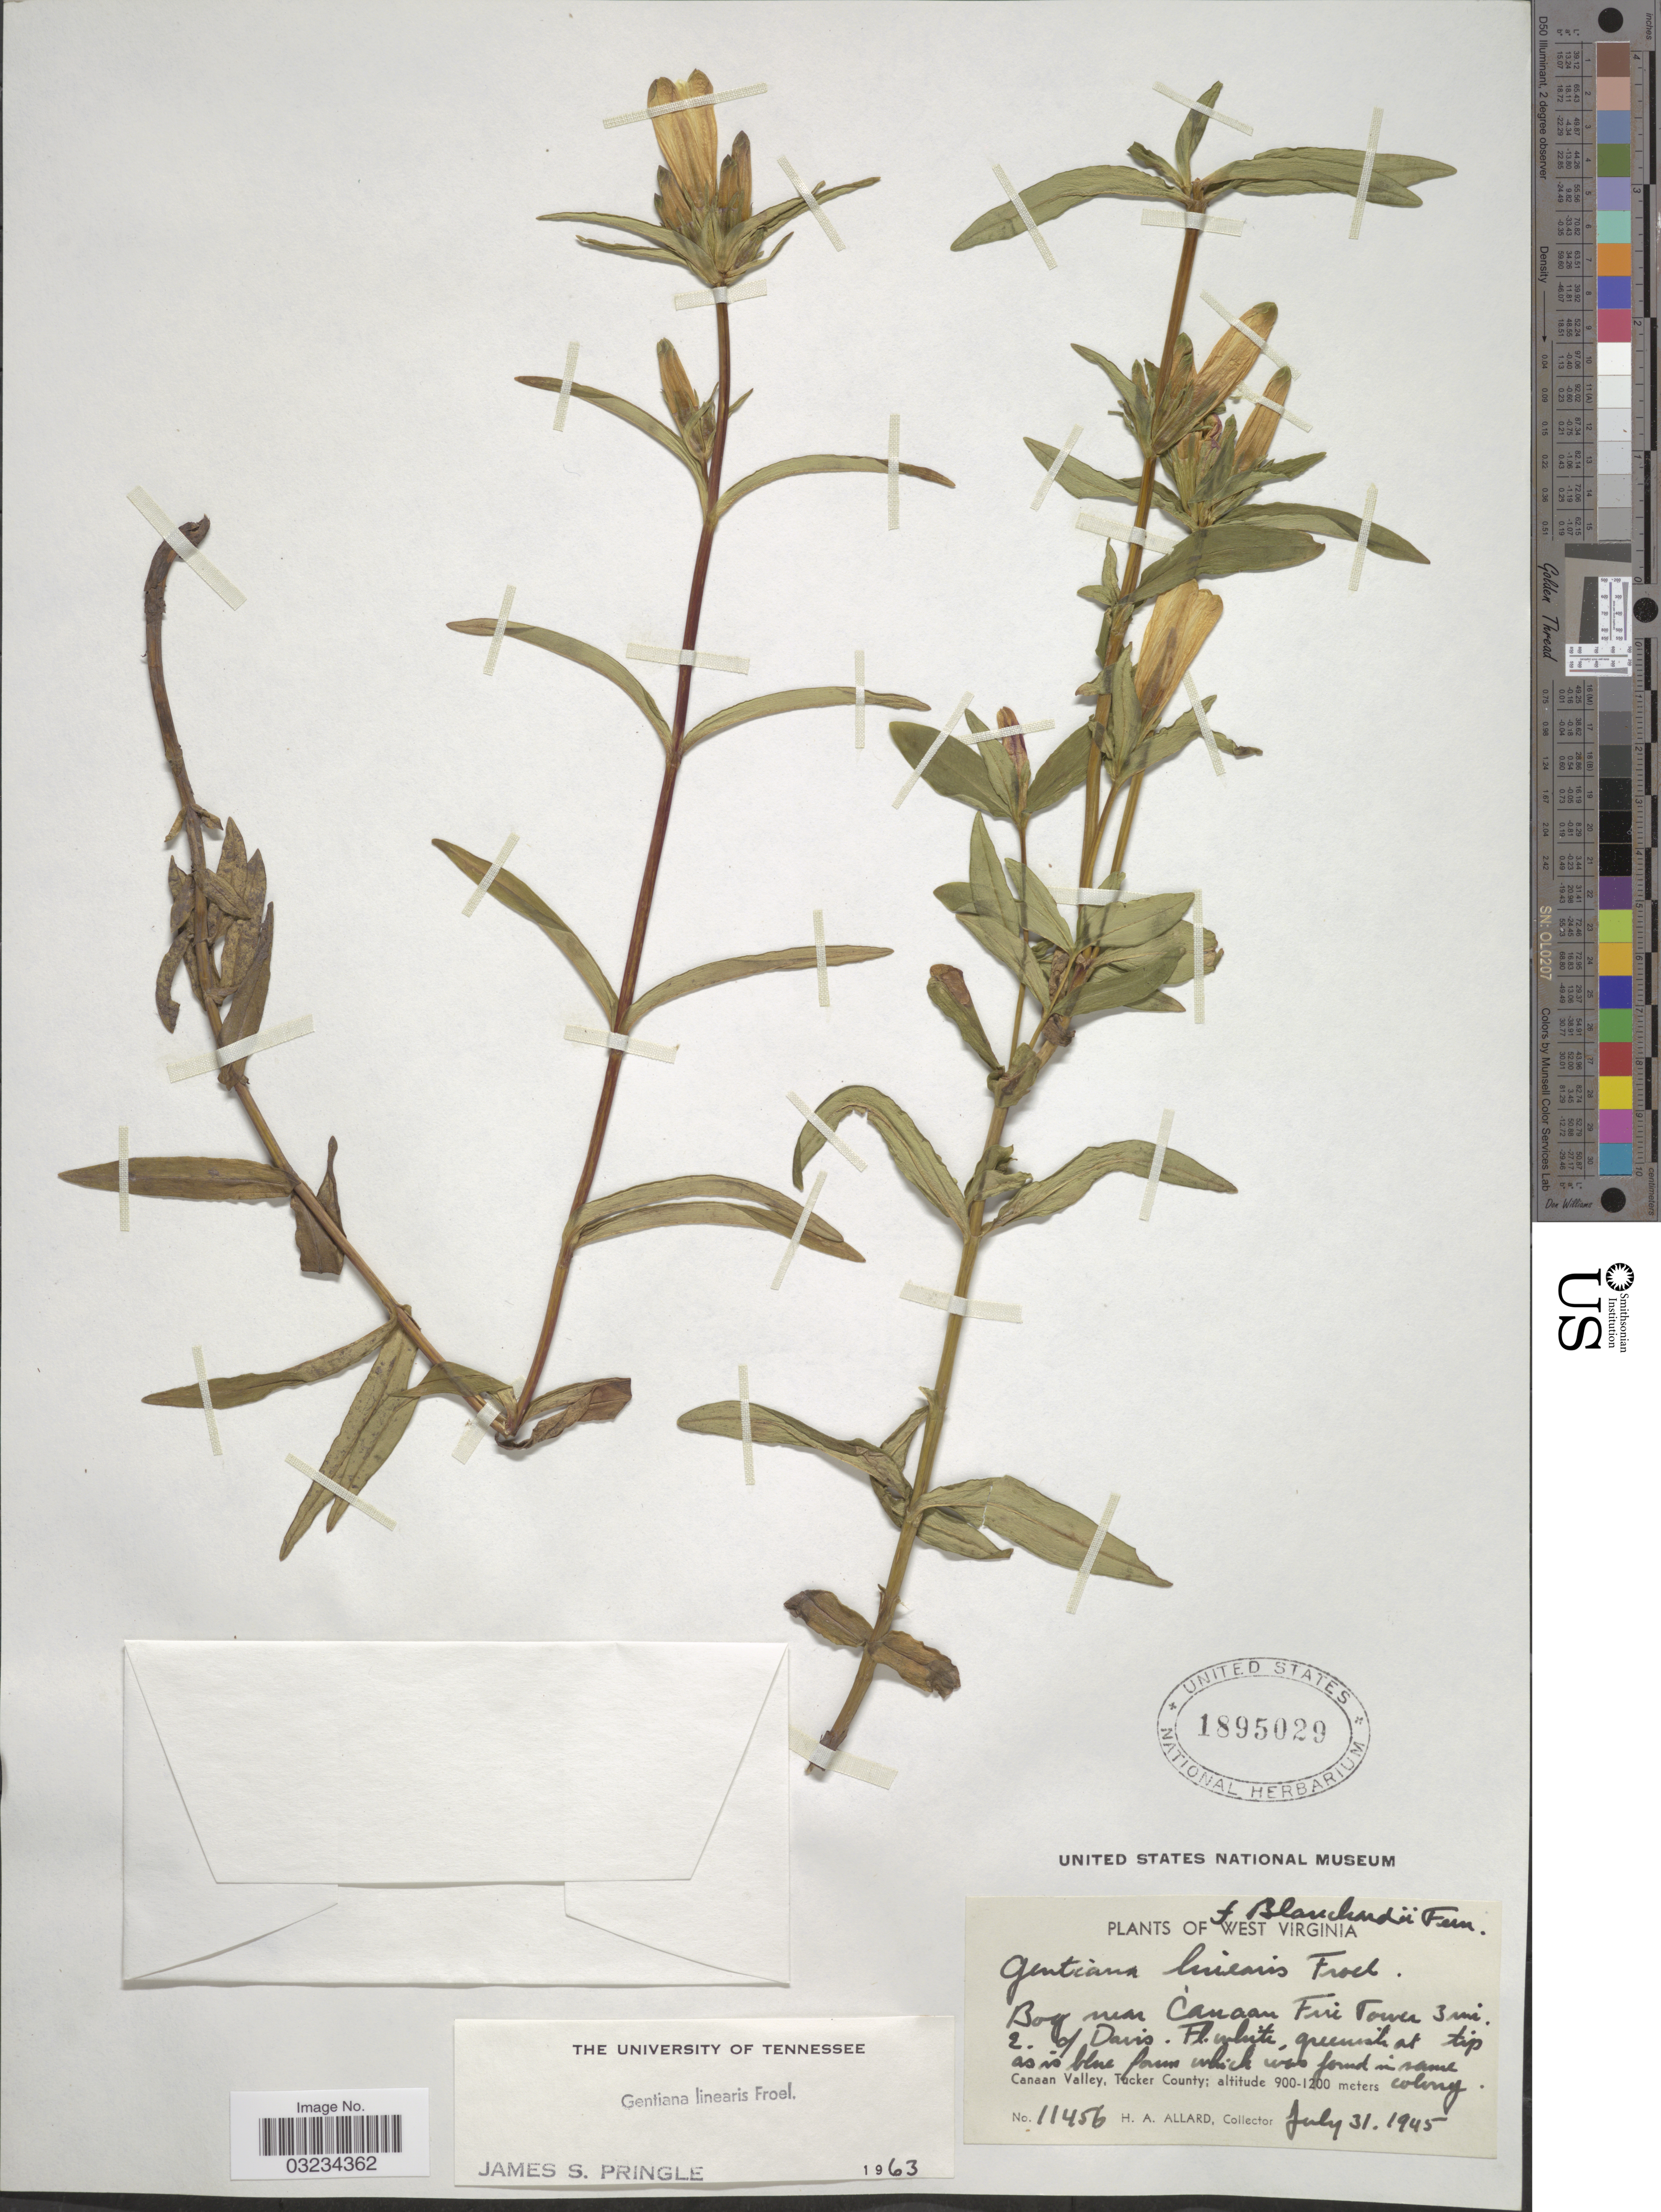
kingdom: Plantae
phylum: Tracheophyta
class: Magnoliopsida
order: Gentianales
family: Gentianaceae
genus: Gentiana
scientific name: Gentiana linearis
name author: Froel.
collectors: H. A. Allard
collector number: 11456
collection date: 1945-07-31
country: United States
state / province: West Virginia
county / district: Tucker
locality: Bog near Canaan Fire Tower 3 mi. E. of Davis. Canaan Valley, Tucker County.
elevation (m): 900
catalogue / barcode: US 1895029